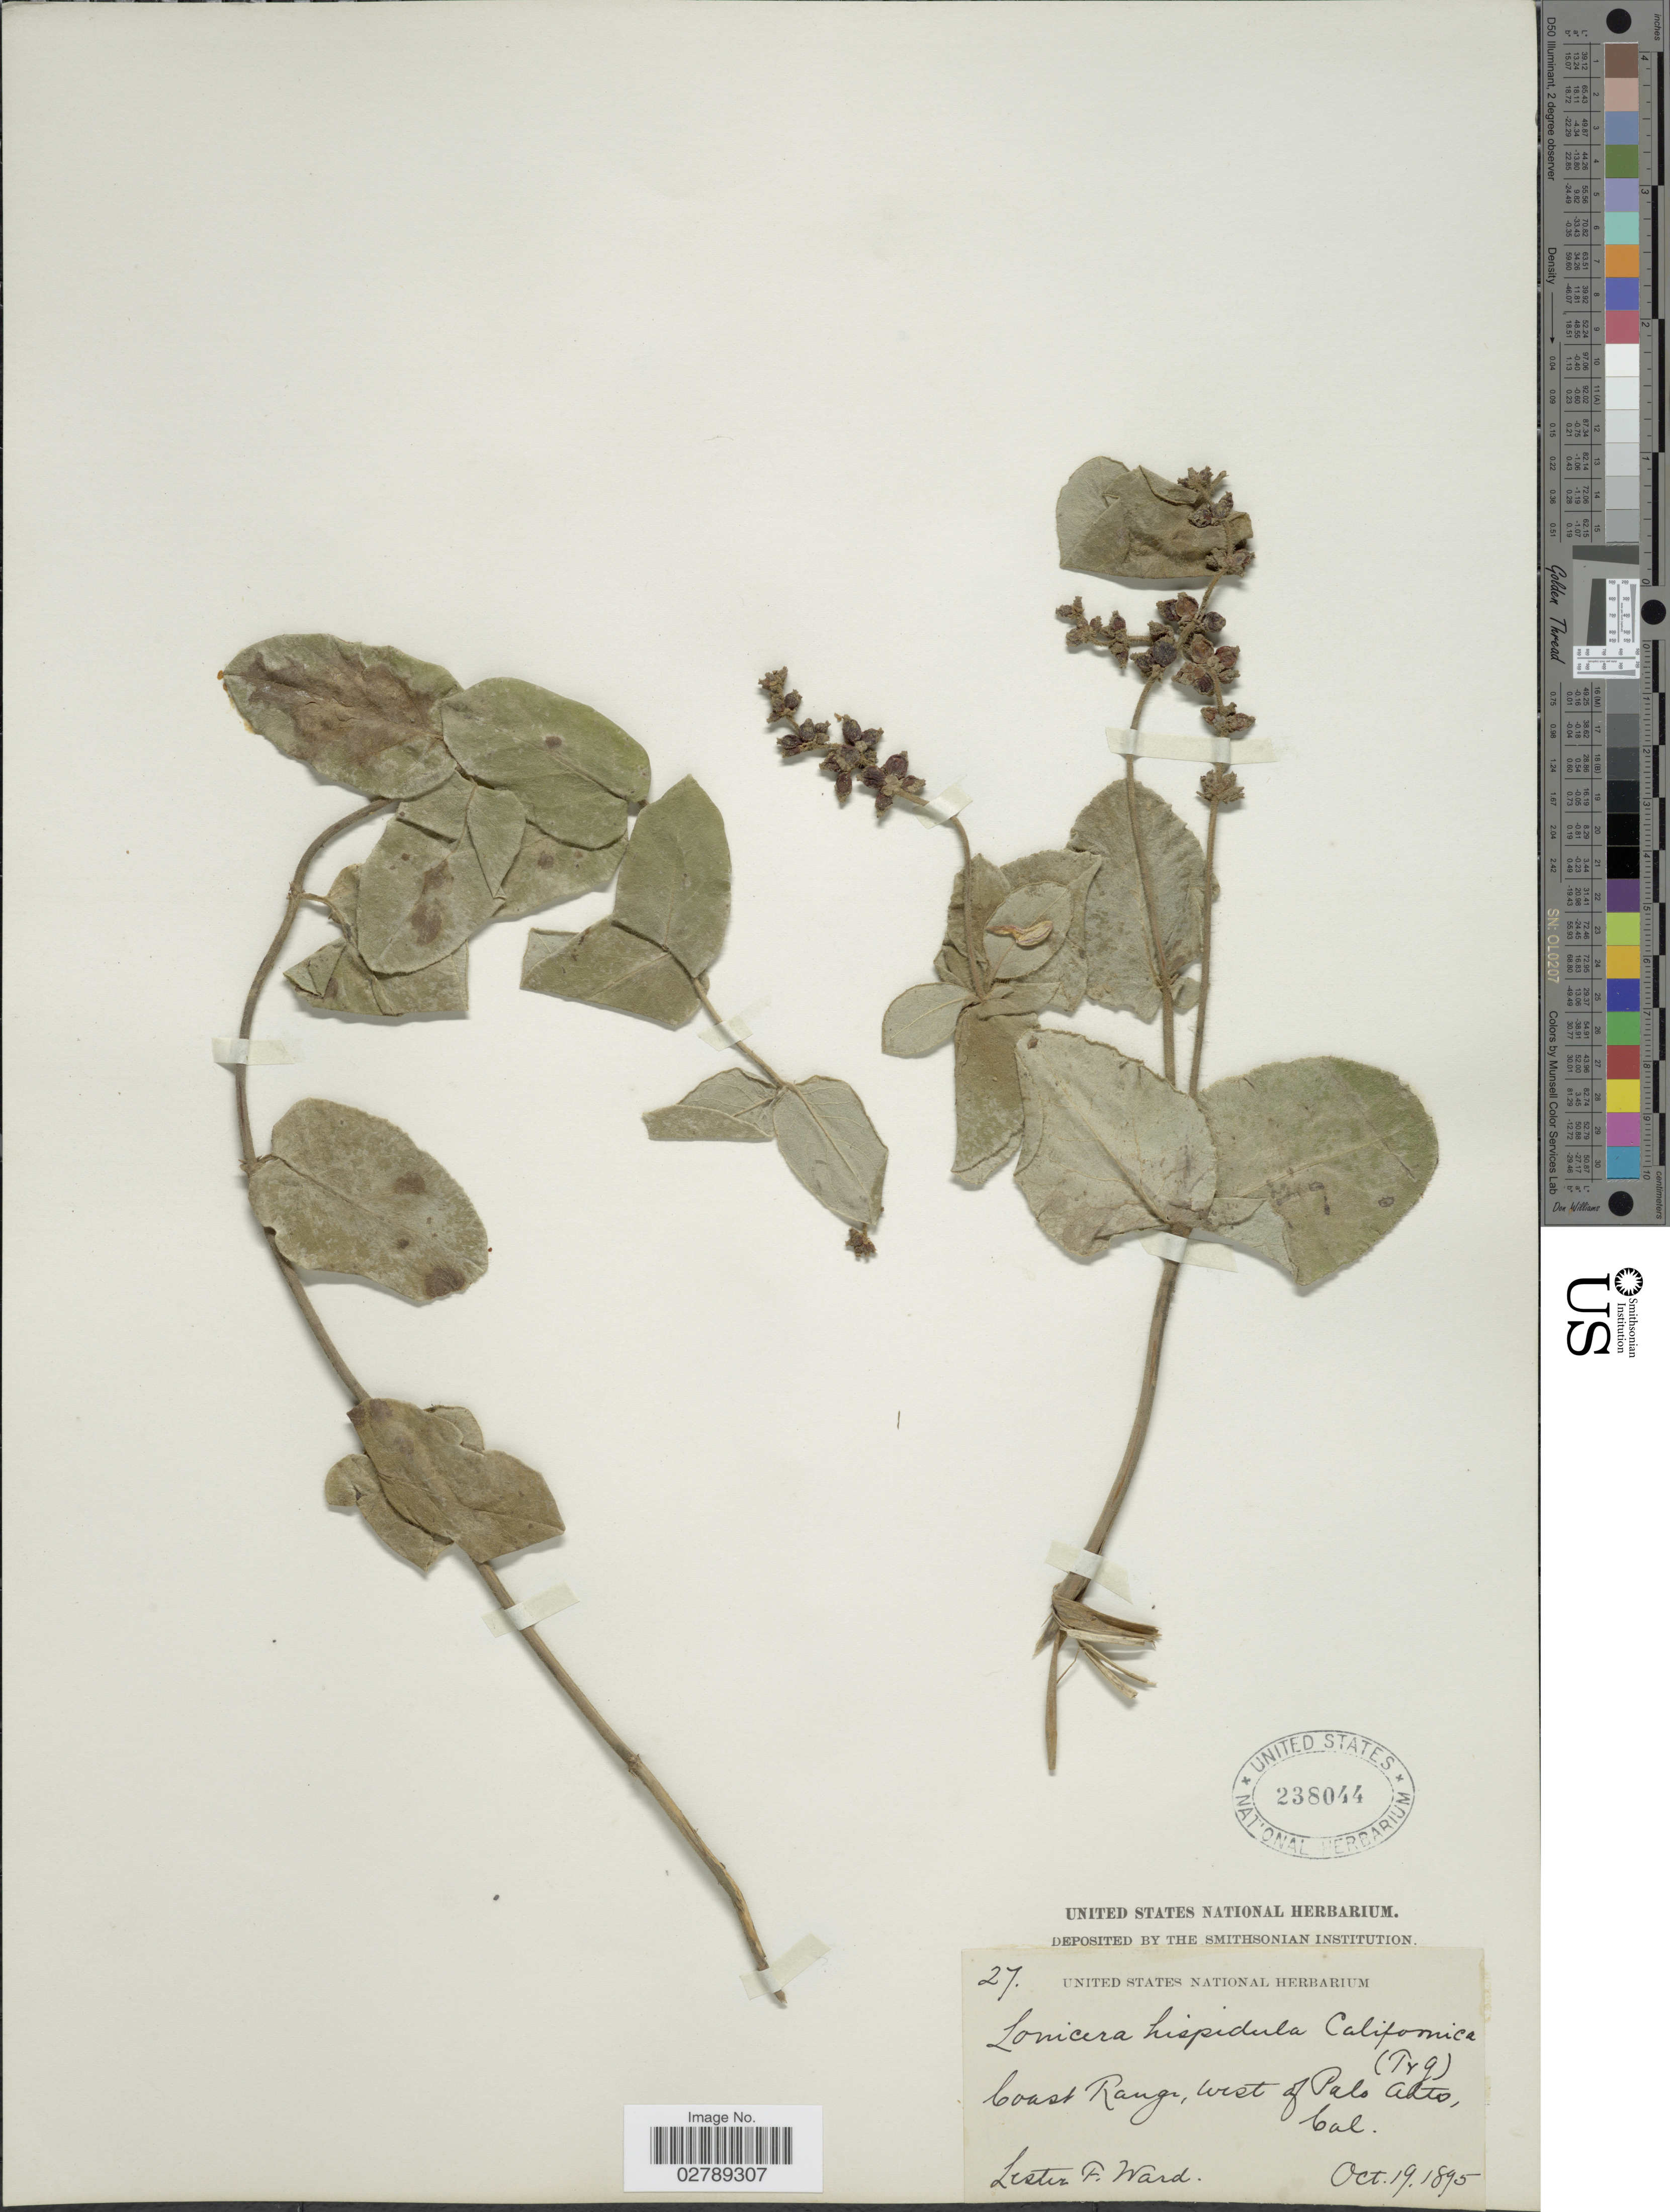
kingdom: Plantae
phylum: Tracheophyta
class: Magnoliopsida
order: Dipsacales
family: Caprifoliaceae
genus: Lonicera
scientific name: Lonicera hispidula var. californica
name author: Rehder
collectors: L. F. Ward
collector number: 27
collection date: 1895-10-19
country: United States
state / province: California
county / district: Santa Clara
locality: Coast Range, West of Palo Alto.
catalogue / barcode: US 238044